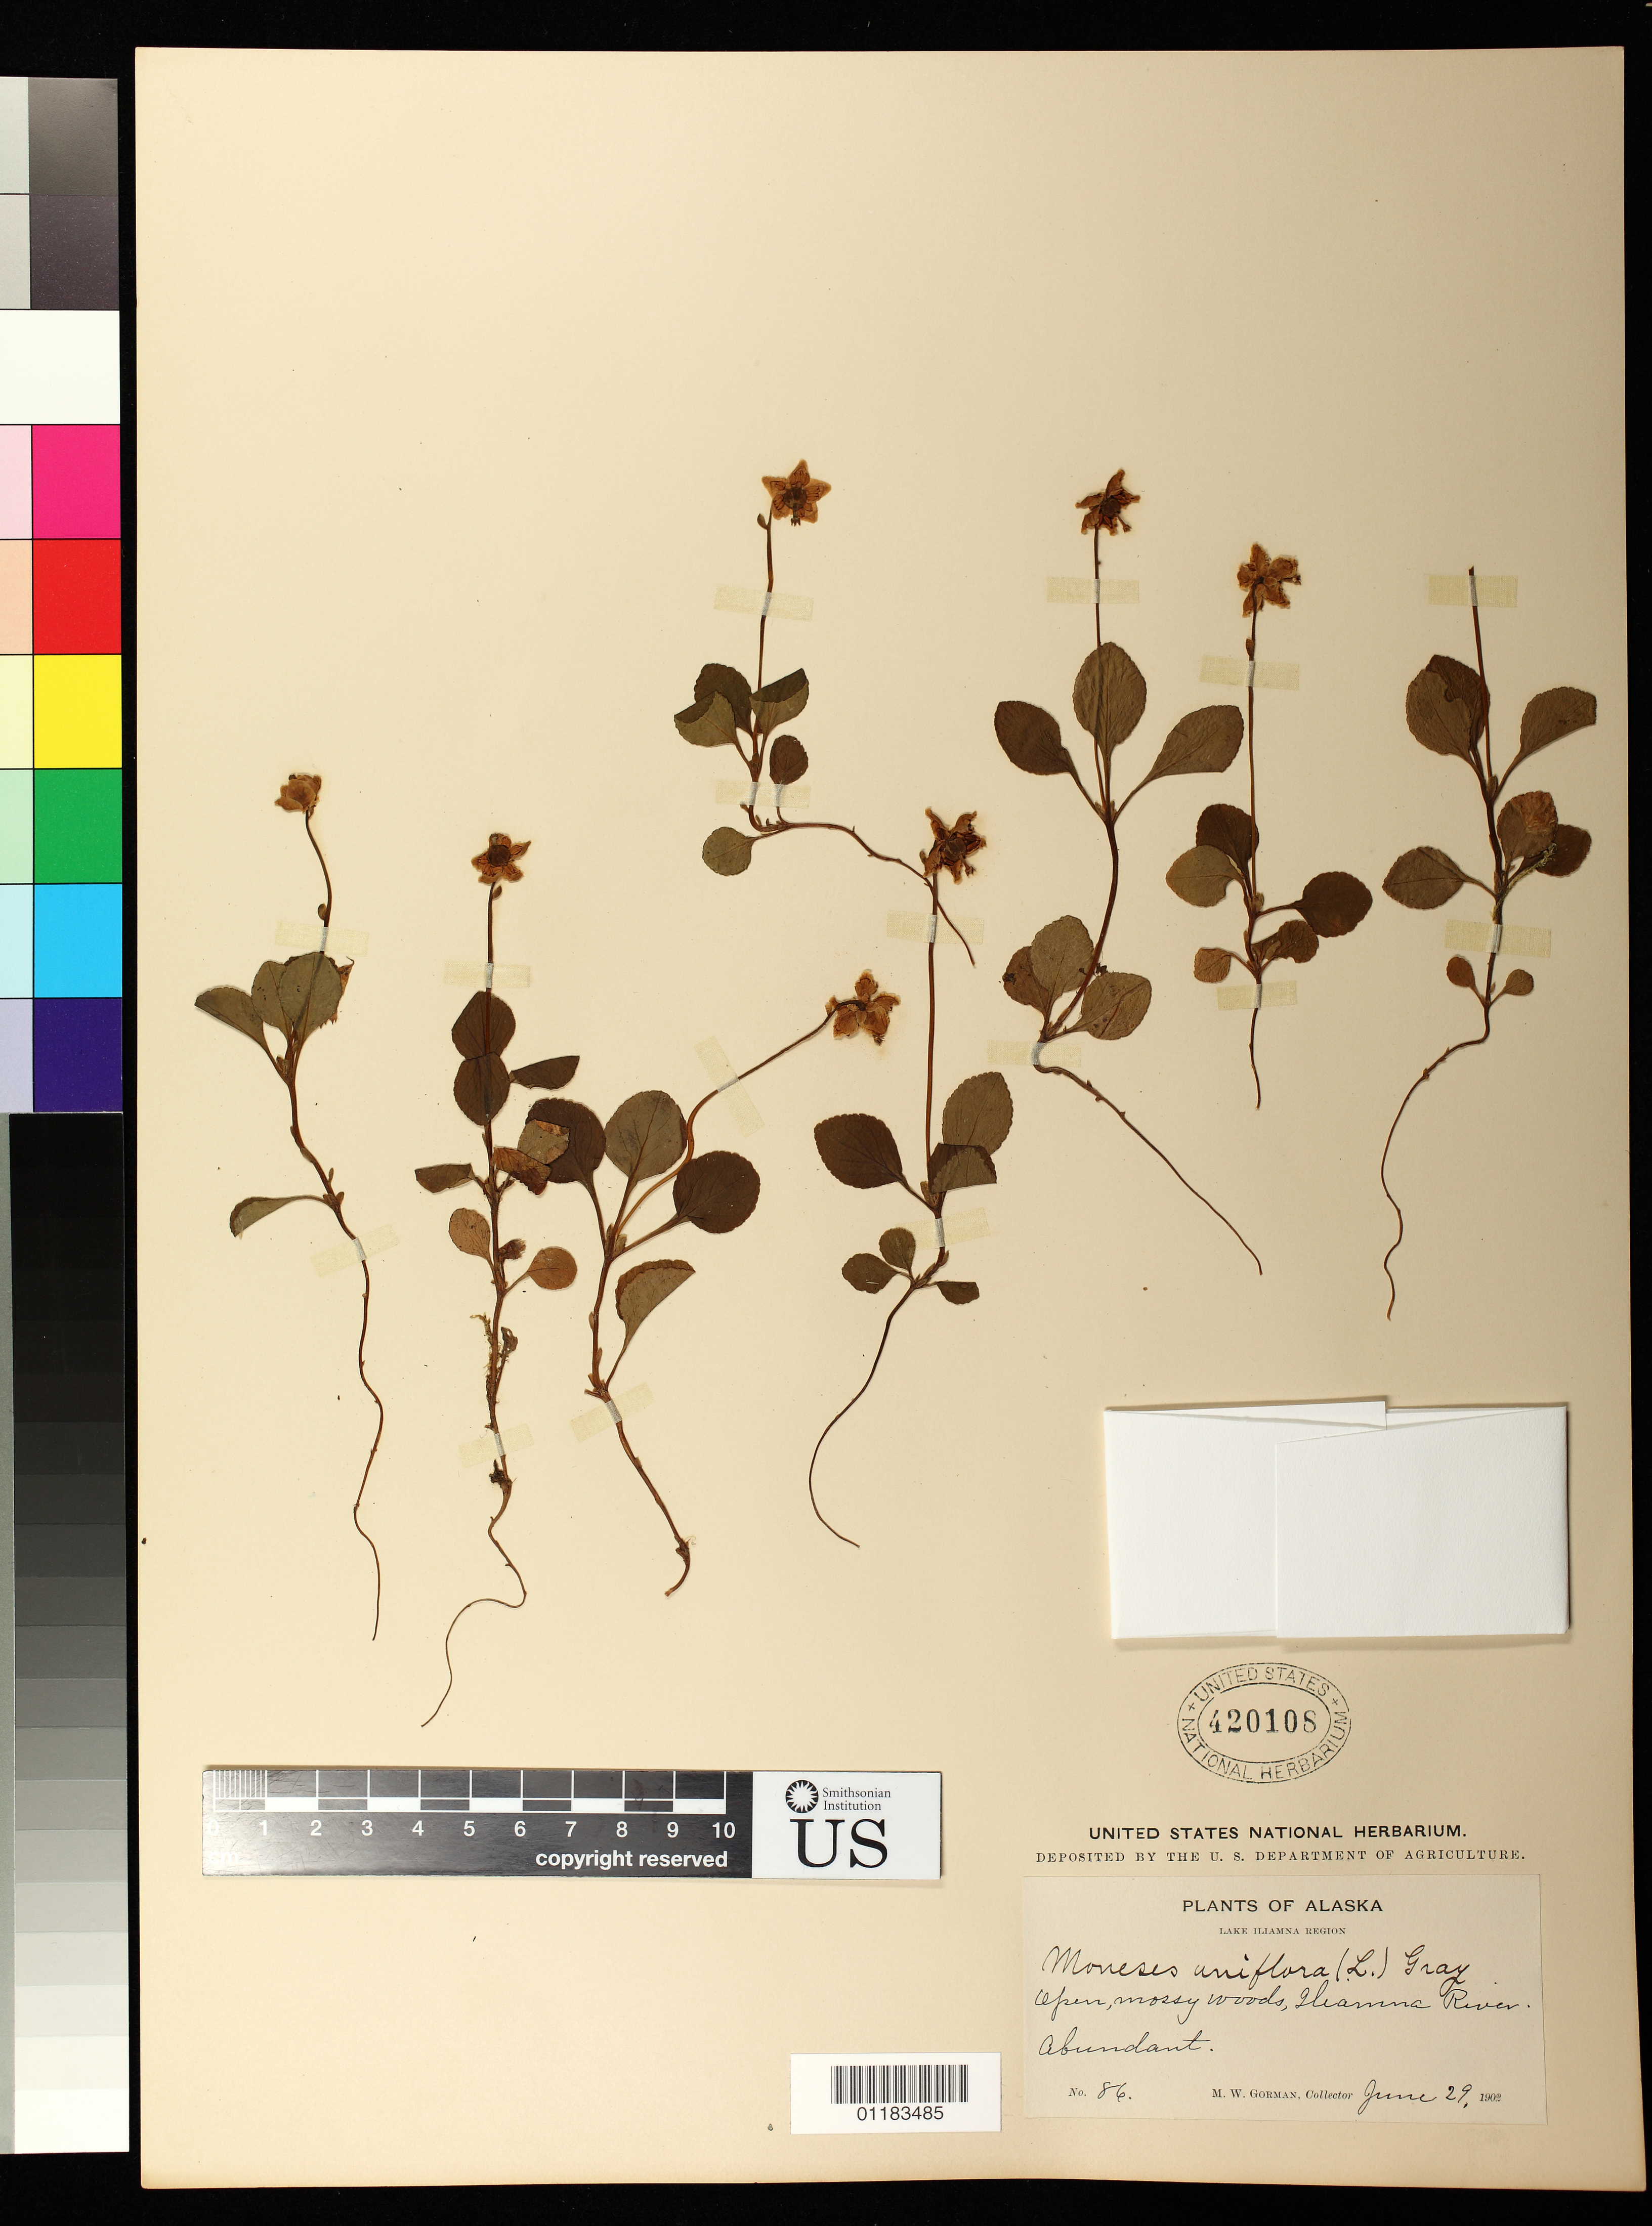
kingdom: Plantae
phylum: Tracheophyta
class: Magnoliopsida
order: Ericales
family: Ericaceae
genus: Moneses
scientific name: Moneses uniflora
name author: (L.) A. Gray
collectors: M. W. Gorman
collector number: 86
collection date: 1902-06-29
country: United States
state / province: Alaska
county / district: Lake and Peninsula Borough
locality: Open, mossy woods, Iliamna River.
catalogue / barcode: US 420108